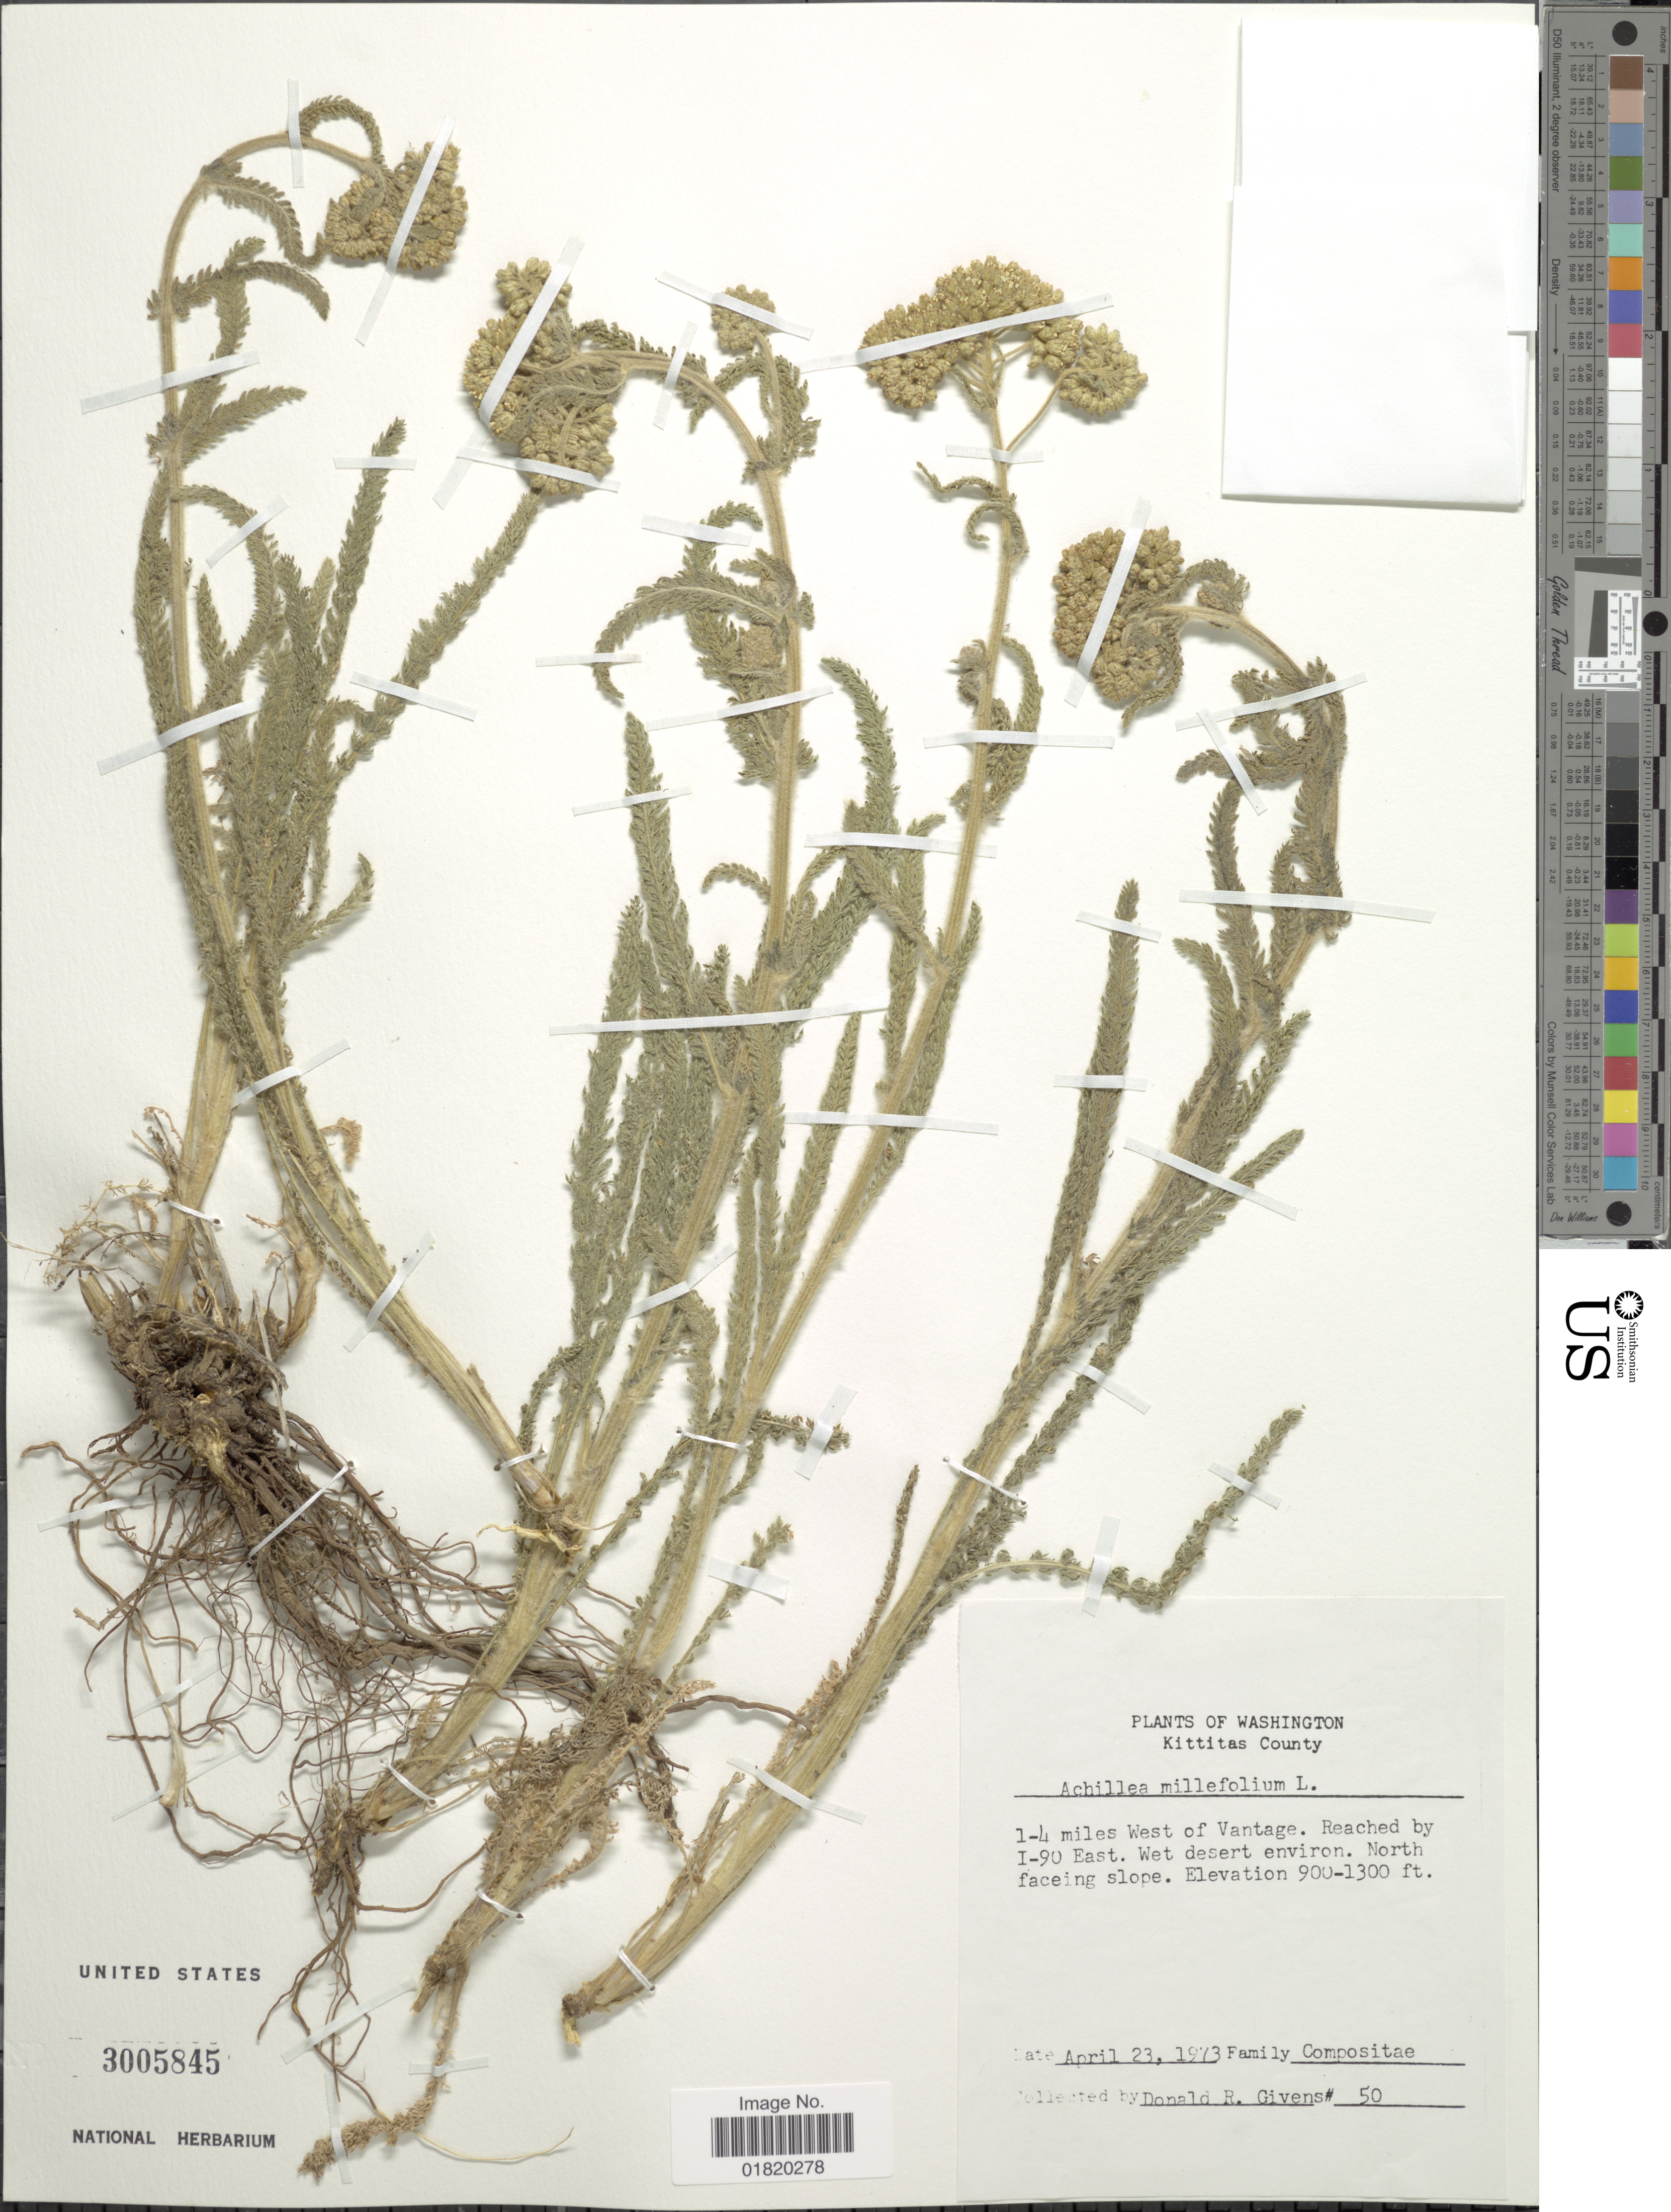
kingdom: Plantae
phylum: Tracheophyta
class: Magnoliopsida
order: Asterales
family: Asteraceae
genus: Achillea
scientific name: Achillea millefolium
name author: L.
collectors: D. Givens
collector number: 50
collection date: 1973-04-23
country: United States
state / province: Washington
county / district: Kittitas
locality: Kittitas County. 1-4 miles West of Vantage. Reached by I-90 East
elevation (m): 274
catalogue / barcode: US 3005845